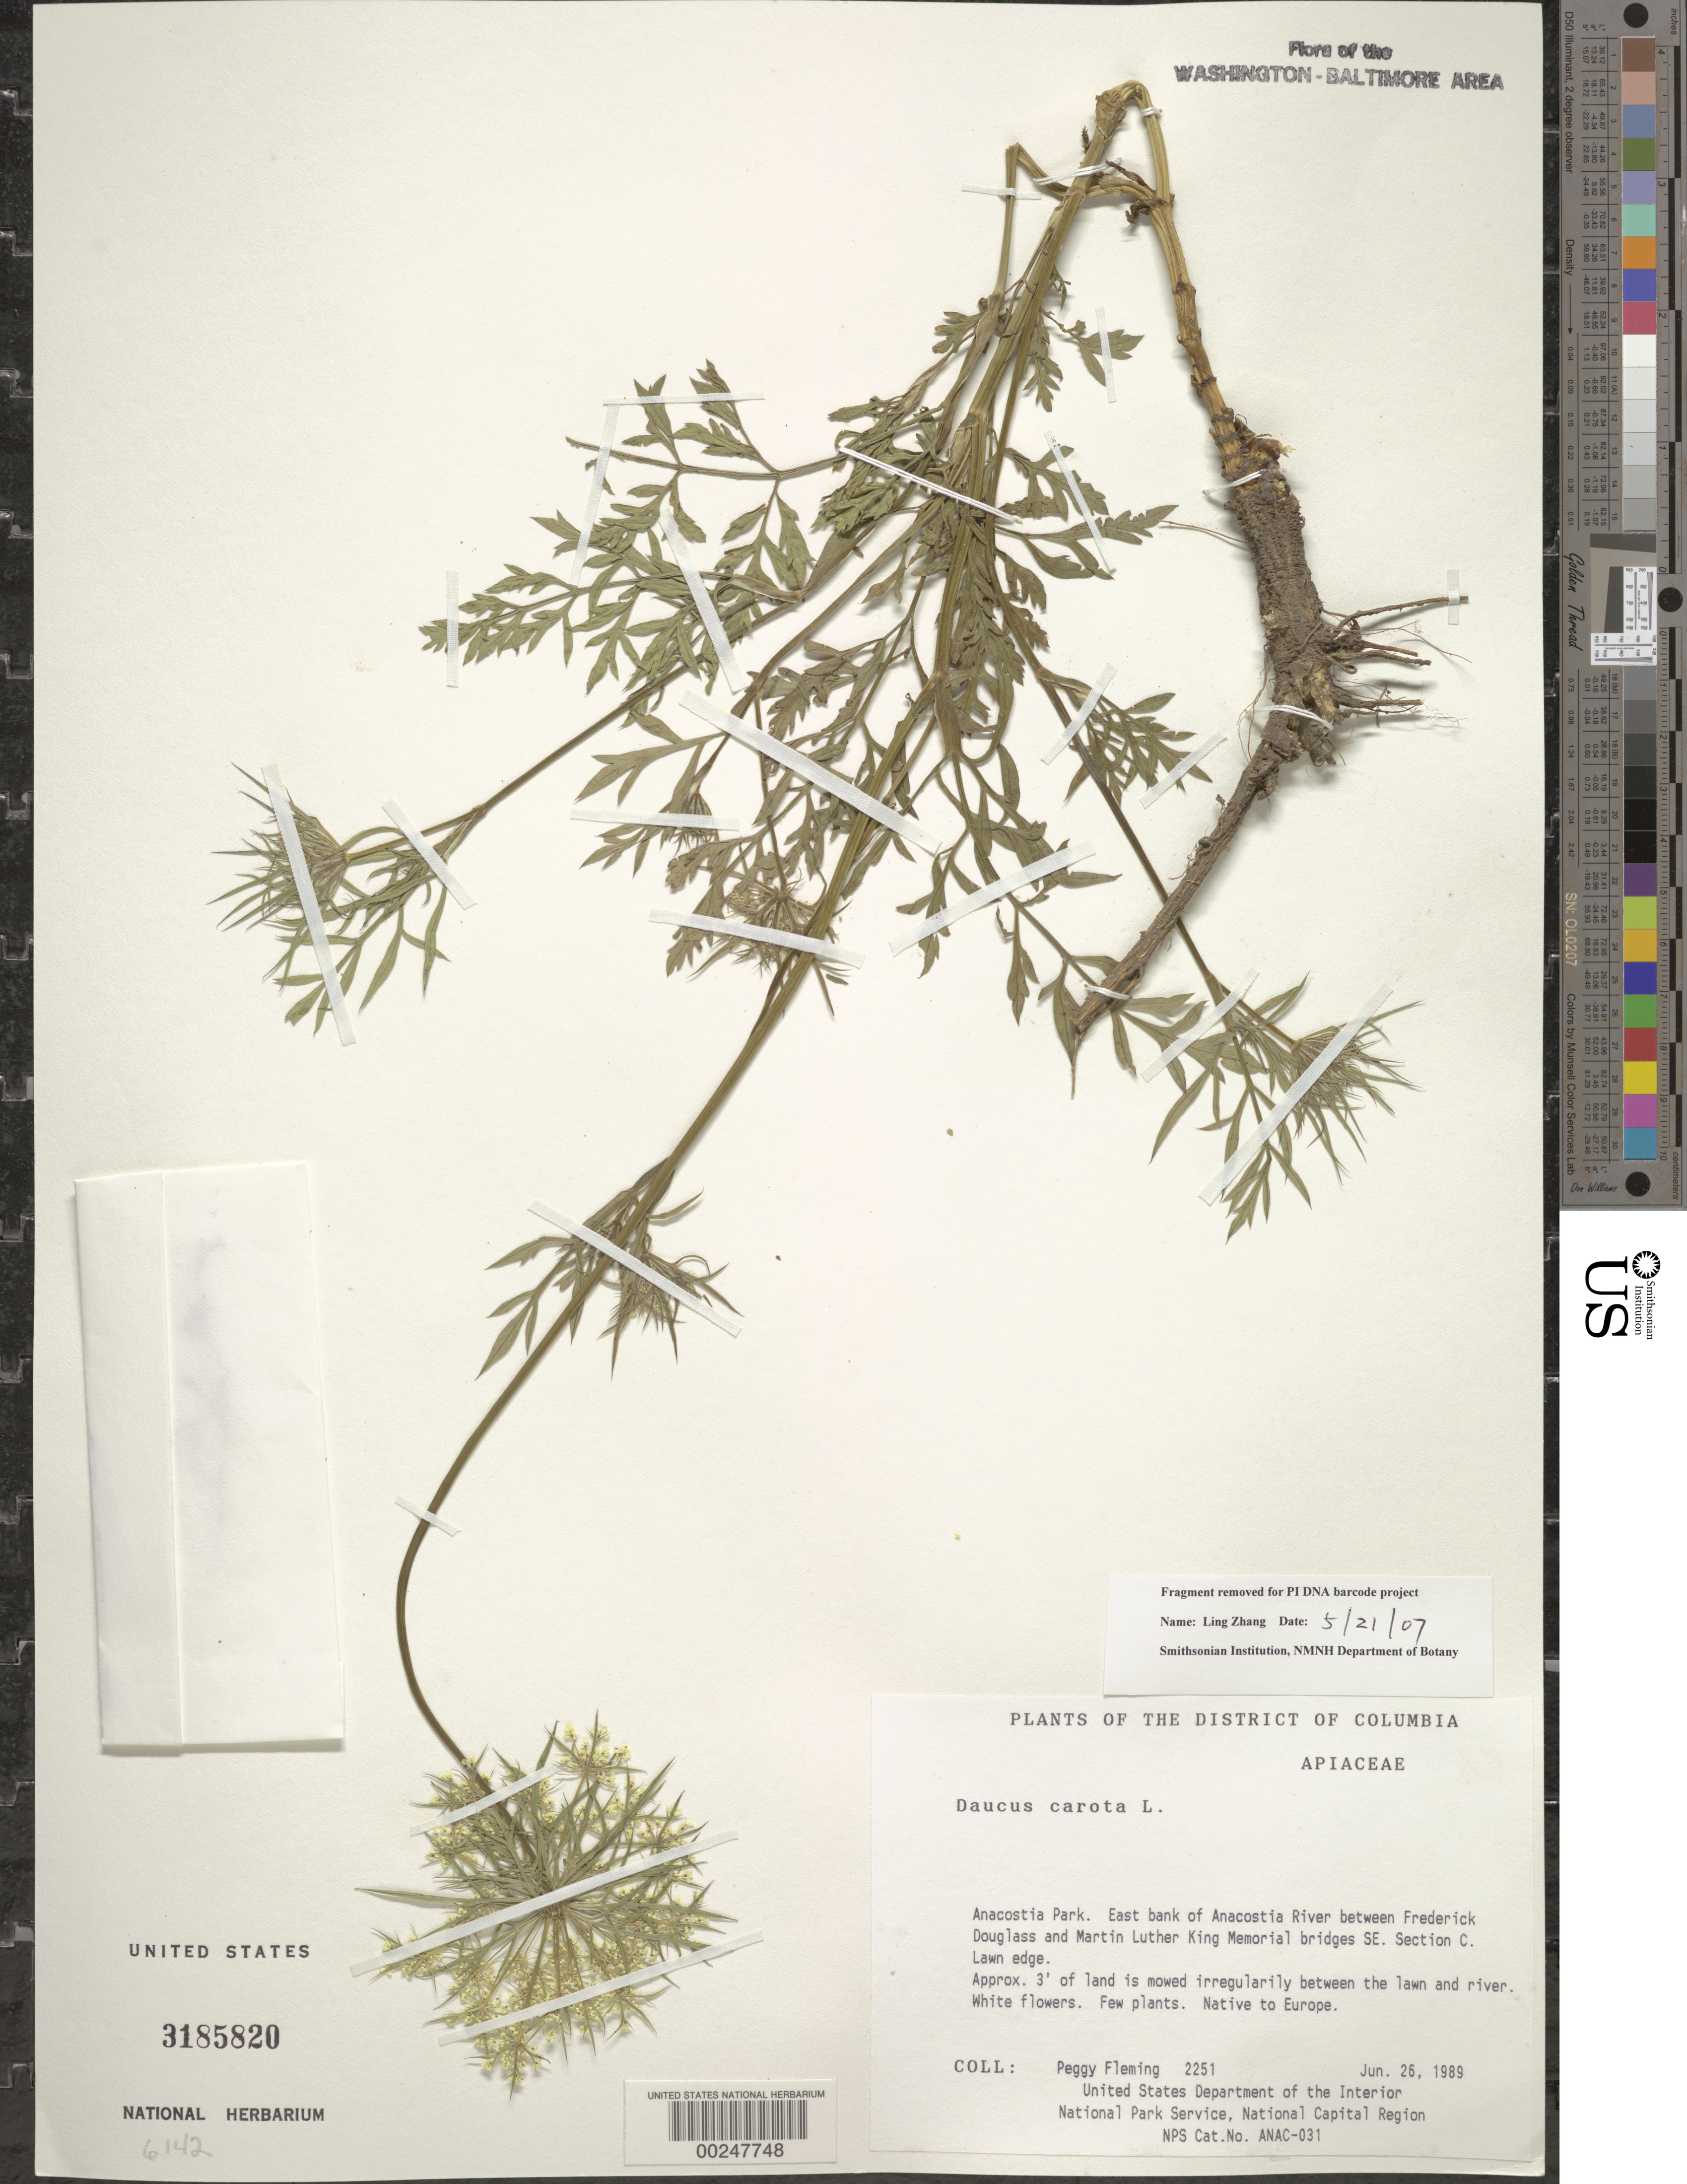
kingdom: Plantae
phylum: Tracheophyta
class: Magnoliopsida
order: Apiales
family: Apiaceae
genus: Daucus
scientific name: Daucus carota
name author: L.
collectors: P. Fleming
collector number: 2251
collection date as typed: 26 Jun 1989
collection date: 1989-06-26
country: United States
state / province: District of Columbia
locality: Anacostia Park, E bank of Anacostia River, between Frederick Douglass and Martin Luther King Mem Bridge, SE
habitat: Lawn edge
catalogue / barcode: US 3185820